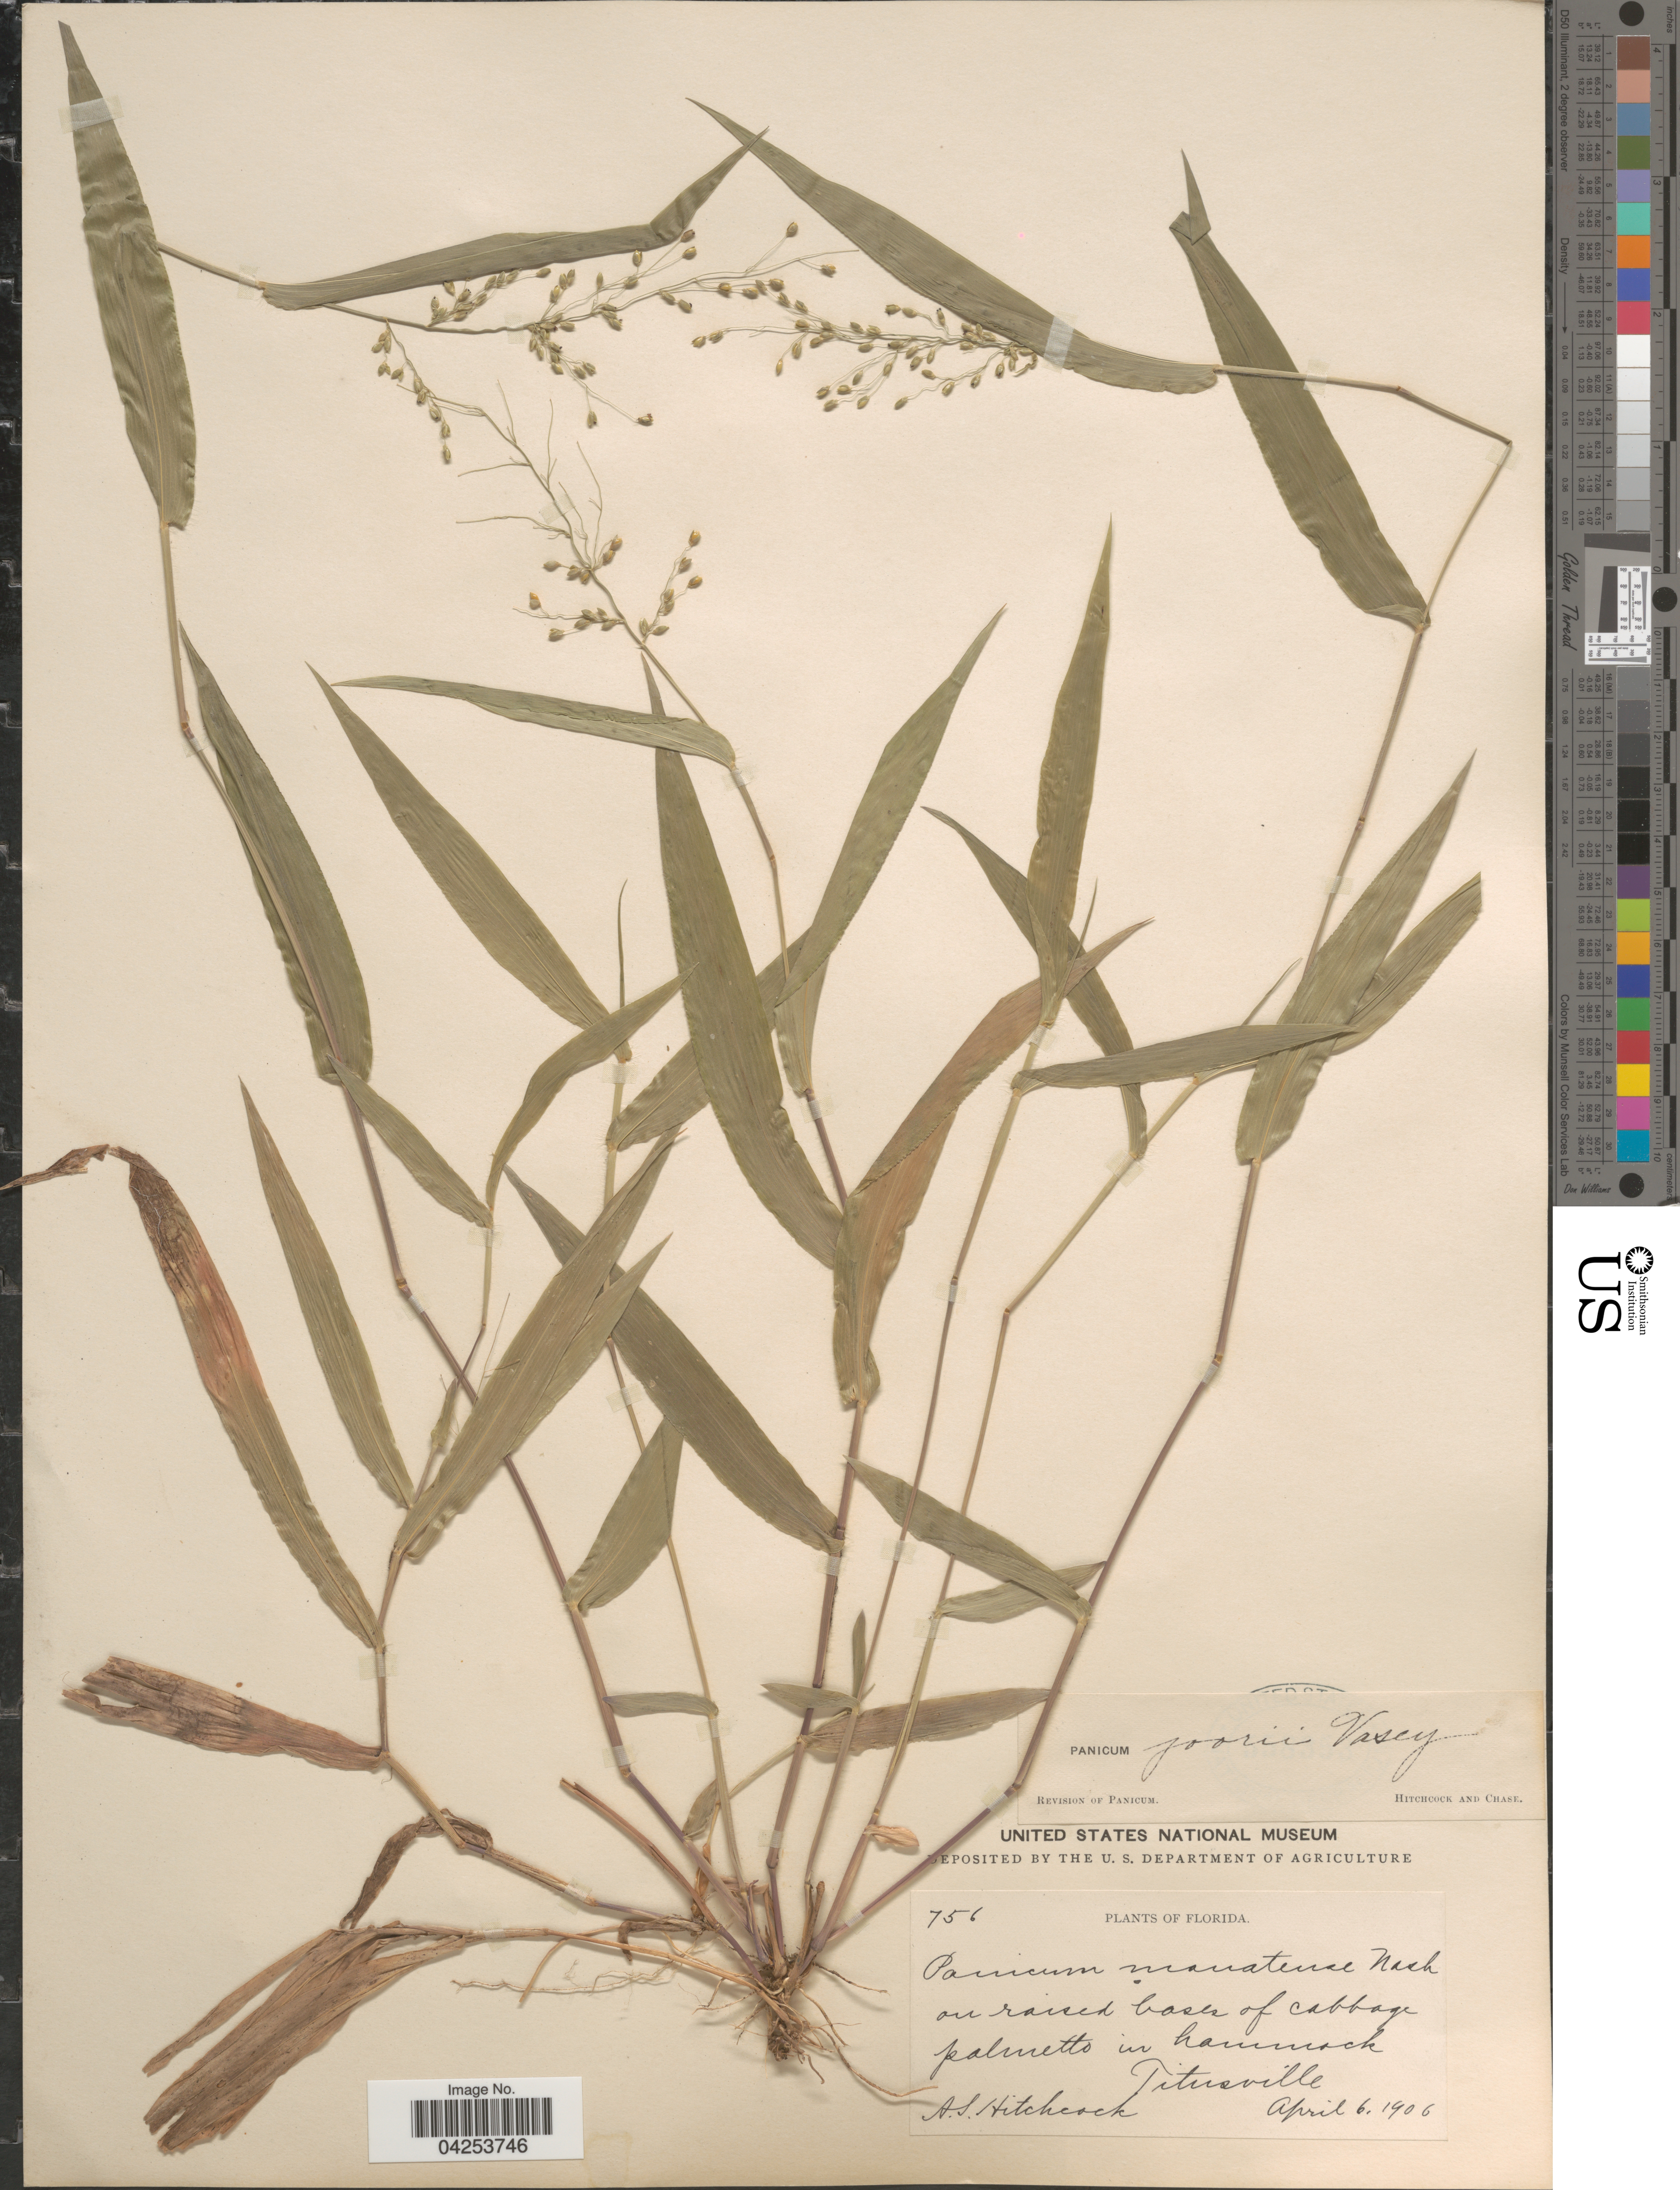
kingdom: Plantae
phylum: Tracheophyta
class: Liliopsida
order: Poales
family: Poaceae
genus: Dichanthelium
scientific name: Dichanthelium commutatum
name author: (Schult.) Gould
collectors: A. S. Hitchcock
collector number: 756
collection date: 1906-04-06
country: United States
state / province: Florida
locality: On raised bases of cabbage palmetto in hammock, Titusville.